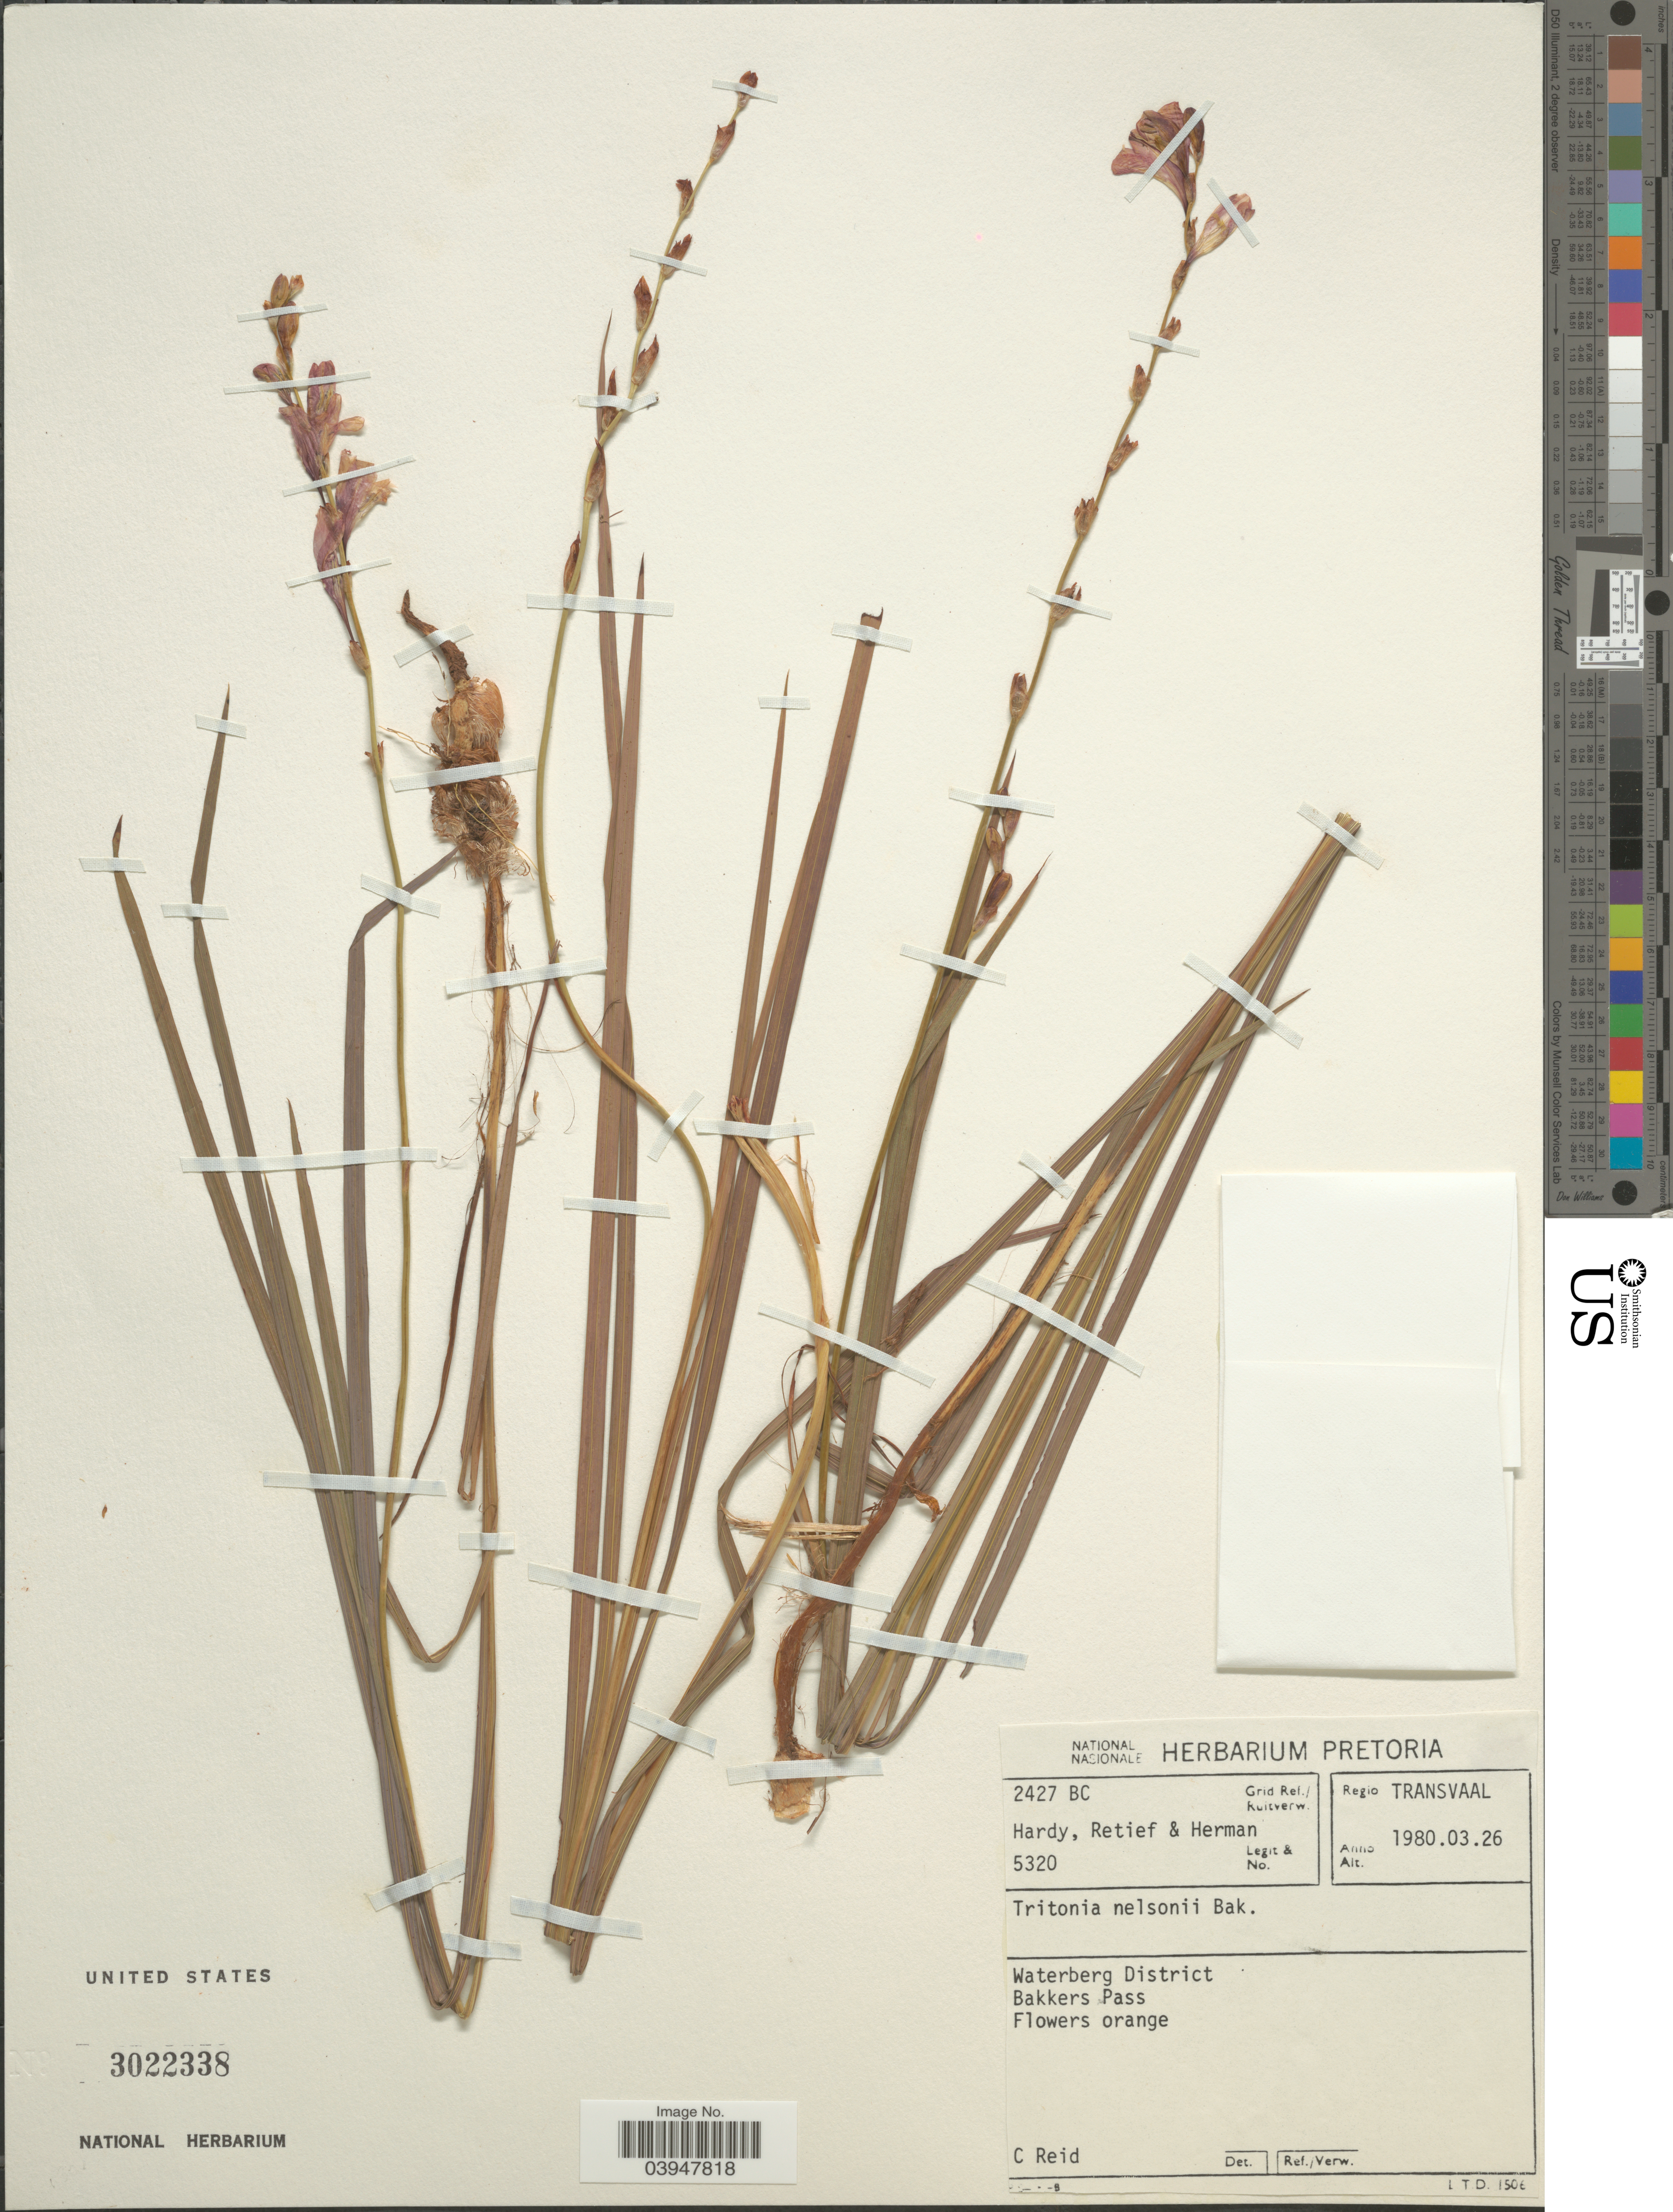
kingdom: Plantae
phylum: Tracheophyta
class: Liliopsida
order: Asparagales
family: Iridaceae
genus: Tritonia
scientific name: Tritonia nelsonii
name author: Baker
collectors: -. Hardy, -. Retief & -. Herman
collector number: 5320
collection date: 1980-03-26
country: South Africa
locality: Grid Ref./Ruitverw. 2427 BC. Regio Transvaal. Waterberg District. Bakkers Pass.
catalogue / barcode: US 3022338